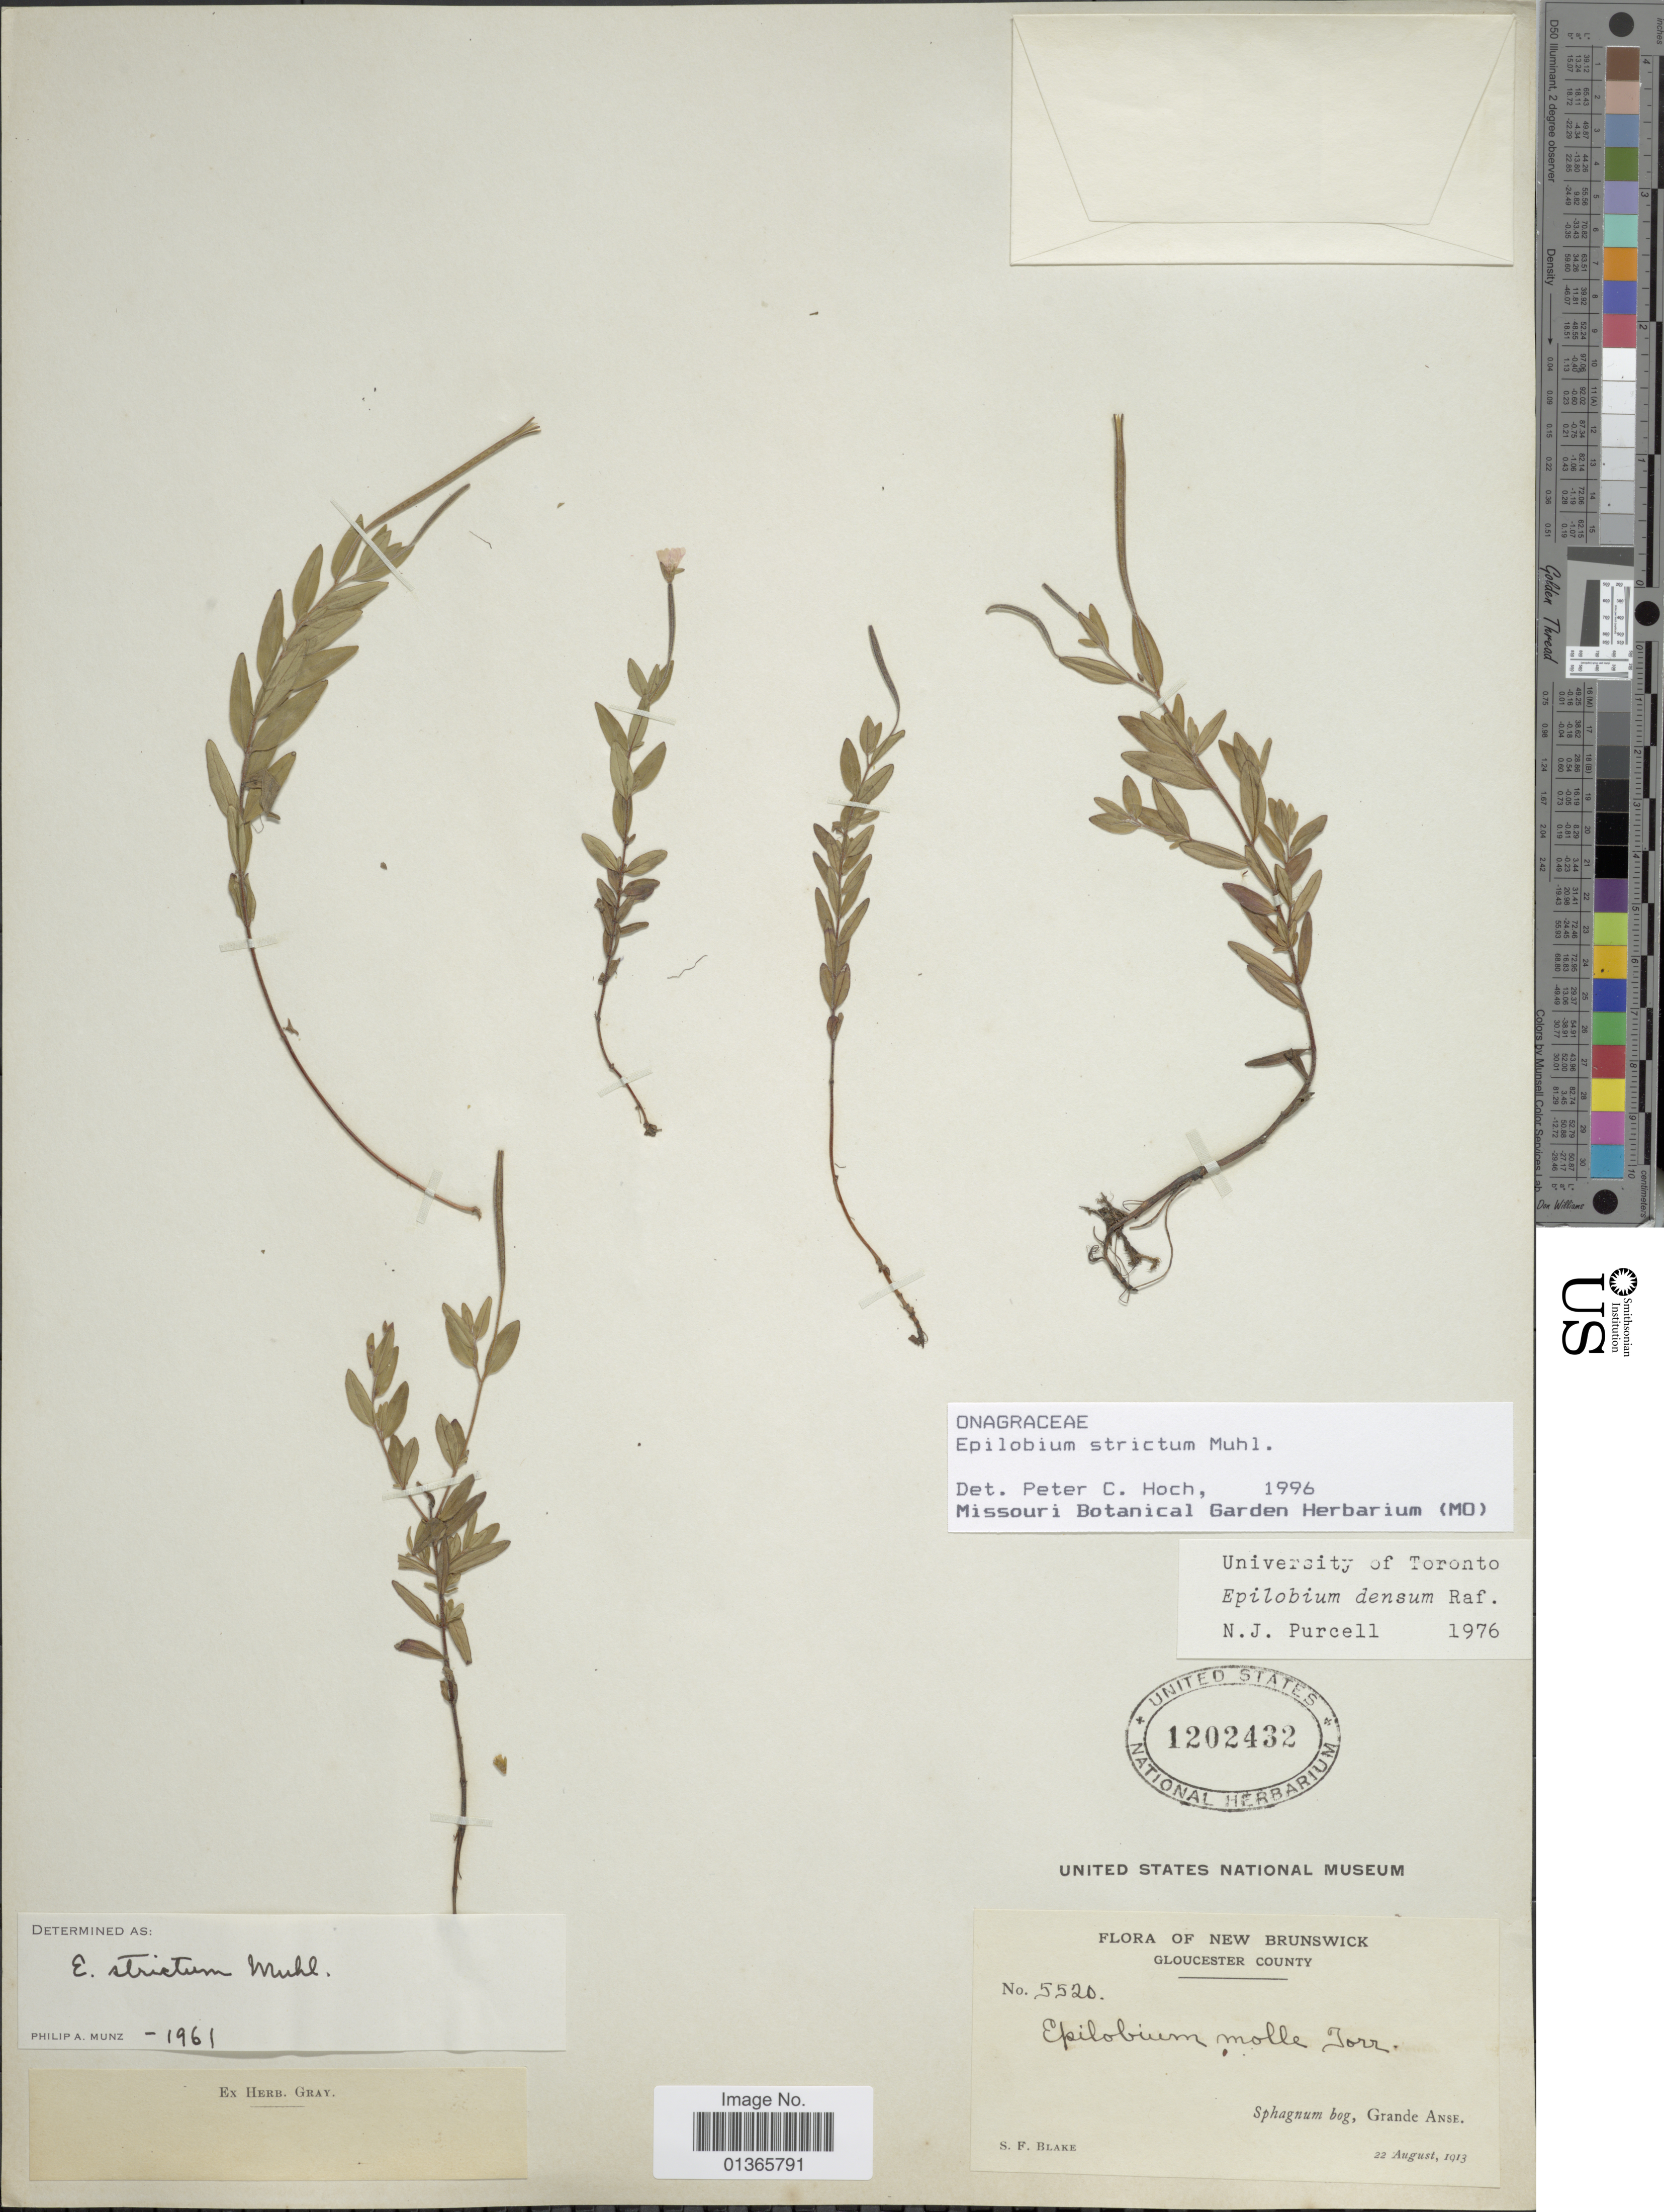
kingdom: Plantae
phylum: Tracheophyta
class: Magnoliopsida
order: Myrtales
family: Onagraceae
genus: Epilobium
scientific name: Epilobium strictum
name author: Muhl.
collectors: S. Blake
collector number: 5520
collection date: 1913-08-22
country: Canada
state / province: New Brunswick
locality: Gloucester County. Sphagnum bog, Grande Anse.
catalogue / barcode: US 1202432